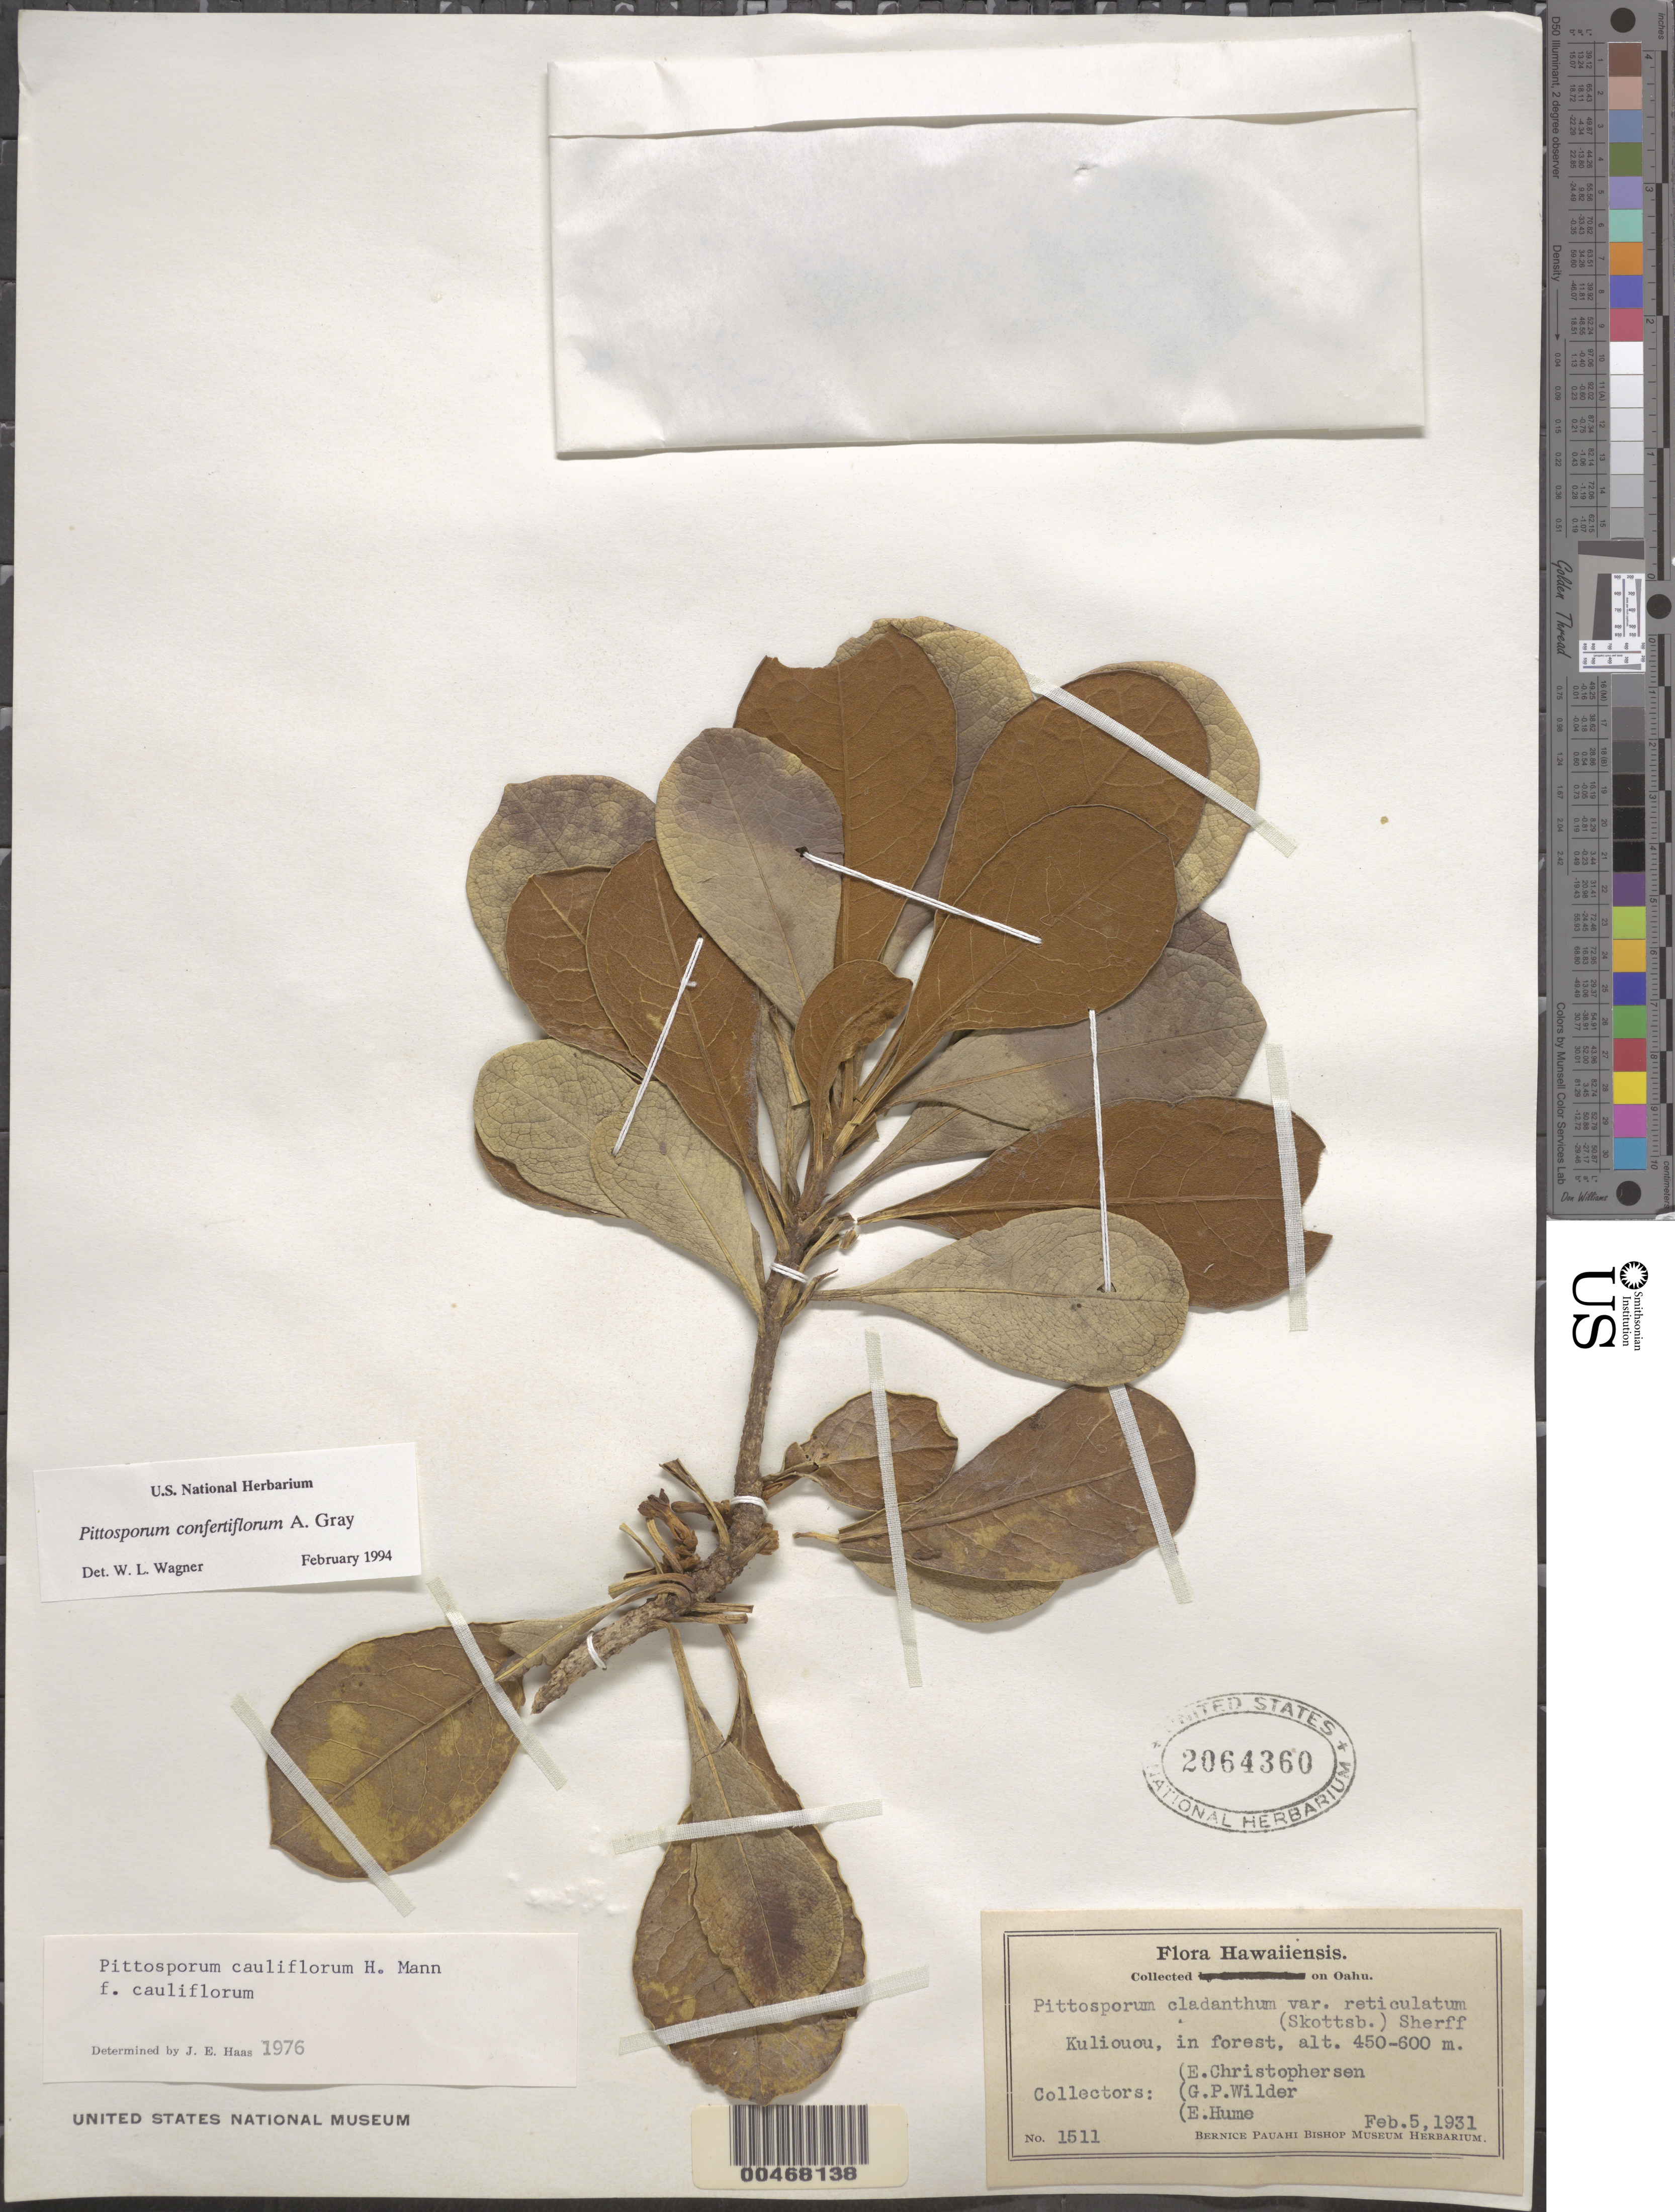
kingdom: Plantae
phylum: Tracheophyta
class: Magnoliopsida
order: Apiales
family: Pittosporaceae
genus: Pittosporum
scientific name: Pittosporum confertiflorum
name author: A. Gray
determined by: Wagner, W. L., (BOT), Smithsonian Institution - National Museum of Natural History (UNITED STATES)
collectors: E. Christophersen, G. Wilder & E. Hume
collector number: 1511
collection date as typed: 5 Feb 1931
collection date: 1931-02-05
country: United States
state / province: Hawaii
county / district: Hawaii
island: Hawaii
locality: Kuliouou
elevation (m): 450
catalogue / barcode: US 2064360